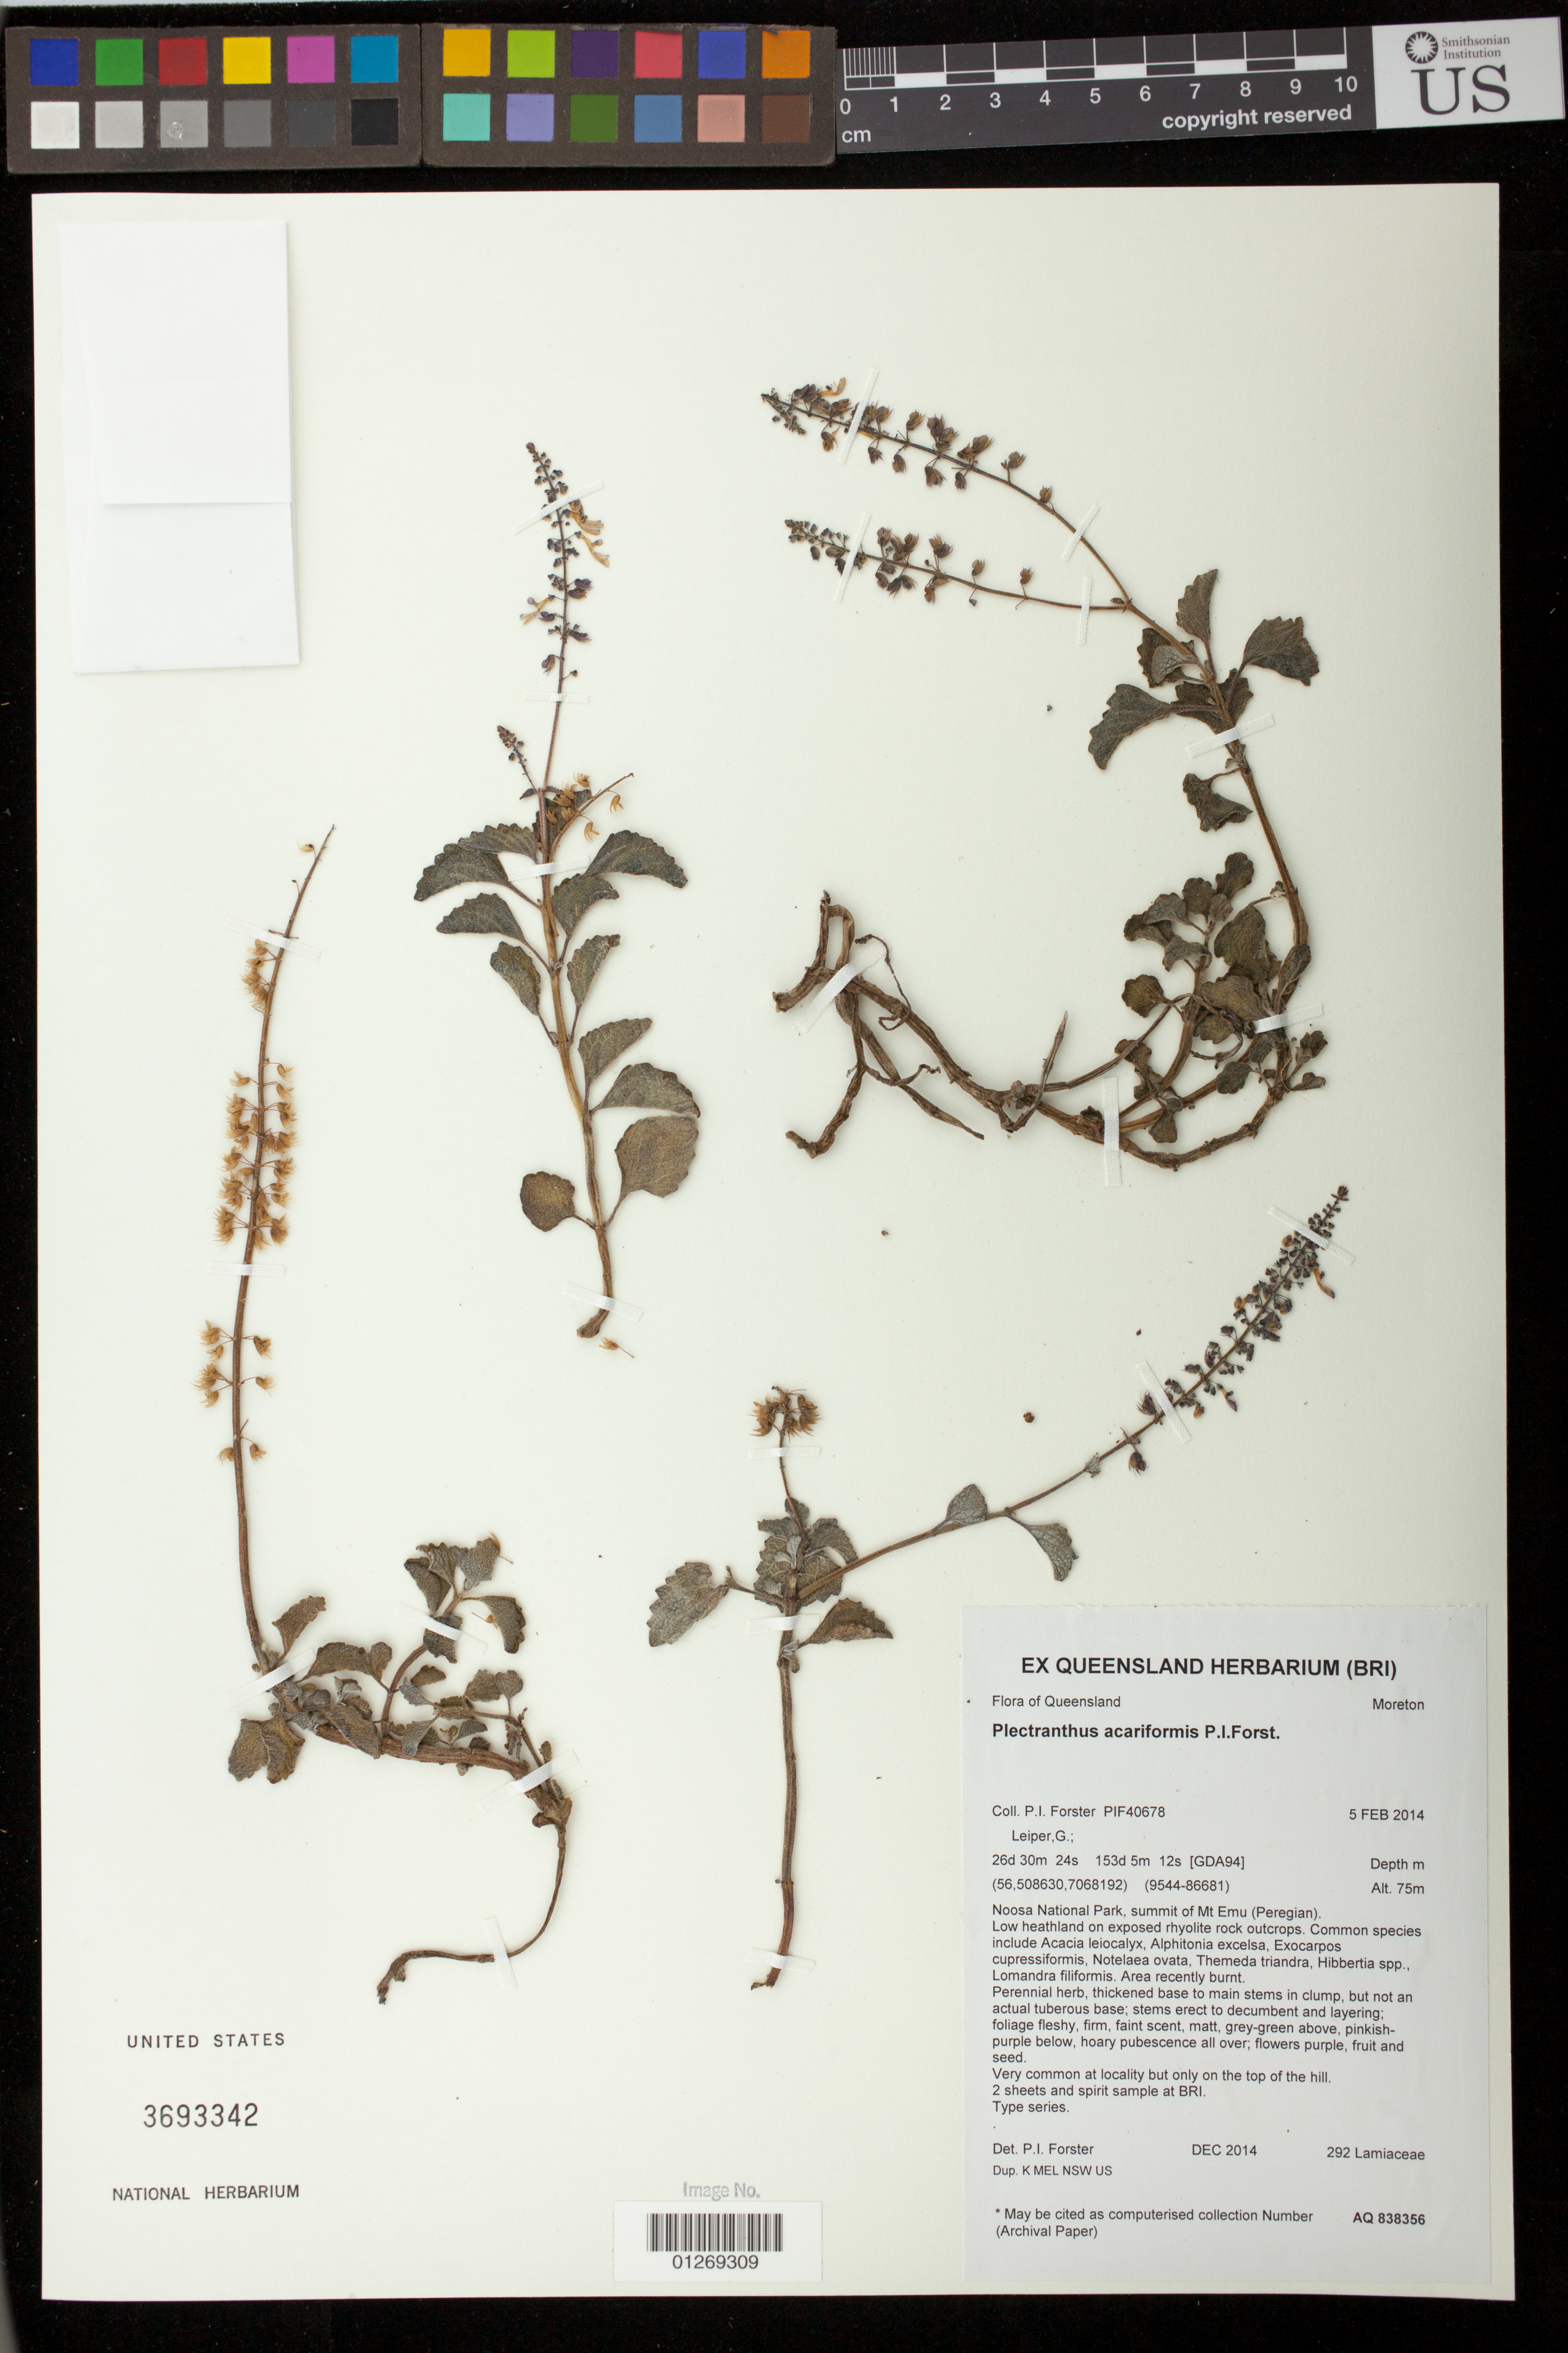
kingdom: Plantae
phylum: Tracheophyta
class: Magnoliopsida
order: Lamiales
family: Lamiaceae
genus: Plectranthus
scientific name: Plectranthus acariformis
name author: P.I. Forst.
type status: Isotype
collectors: P. I. Forster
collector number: PIF 40678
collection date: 2014-02-05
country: Australia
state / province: Queensland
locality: Noosa National Park, summit of Mt. Emu (Peregian)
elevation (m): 75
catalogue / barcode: US 3693342